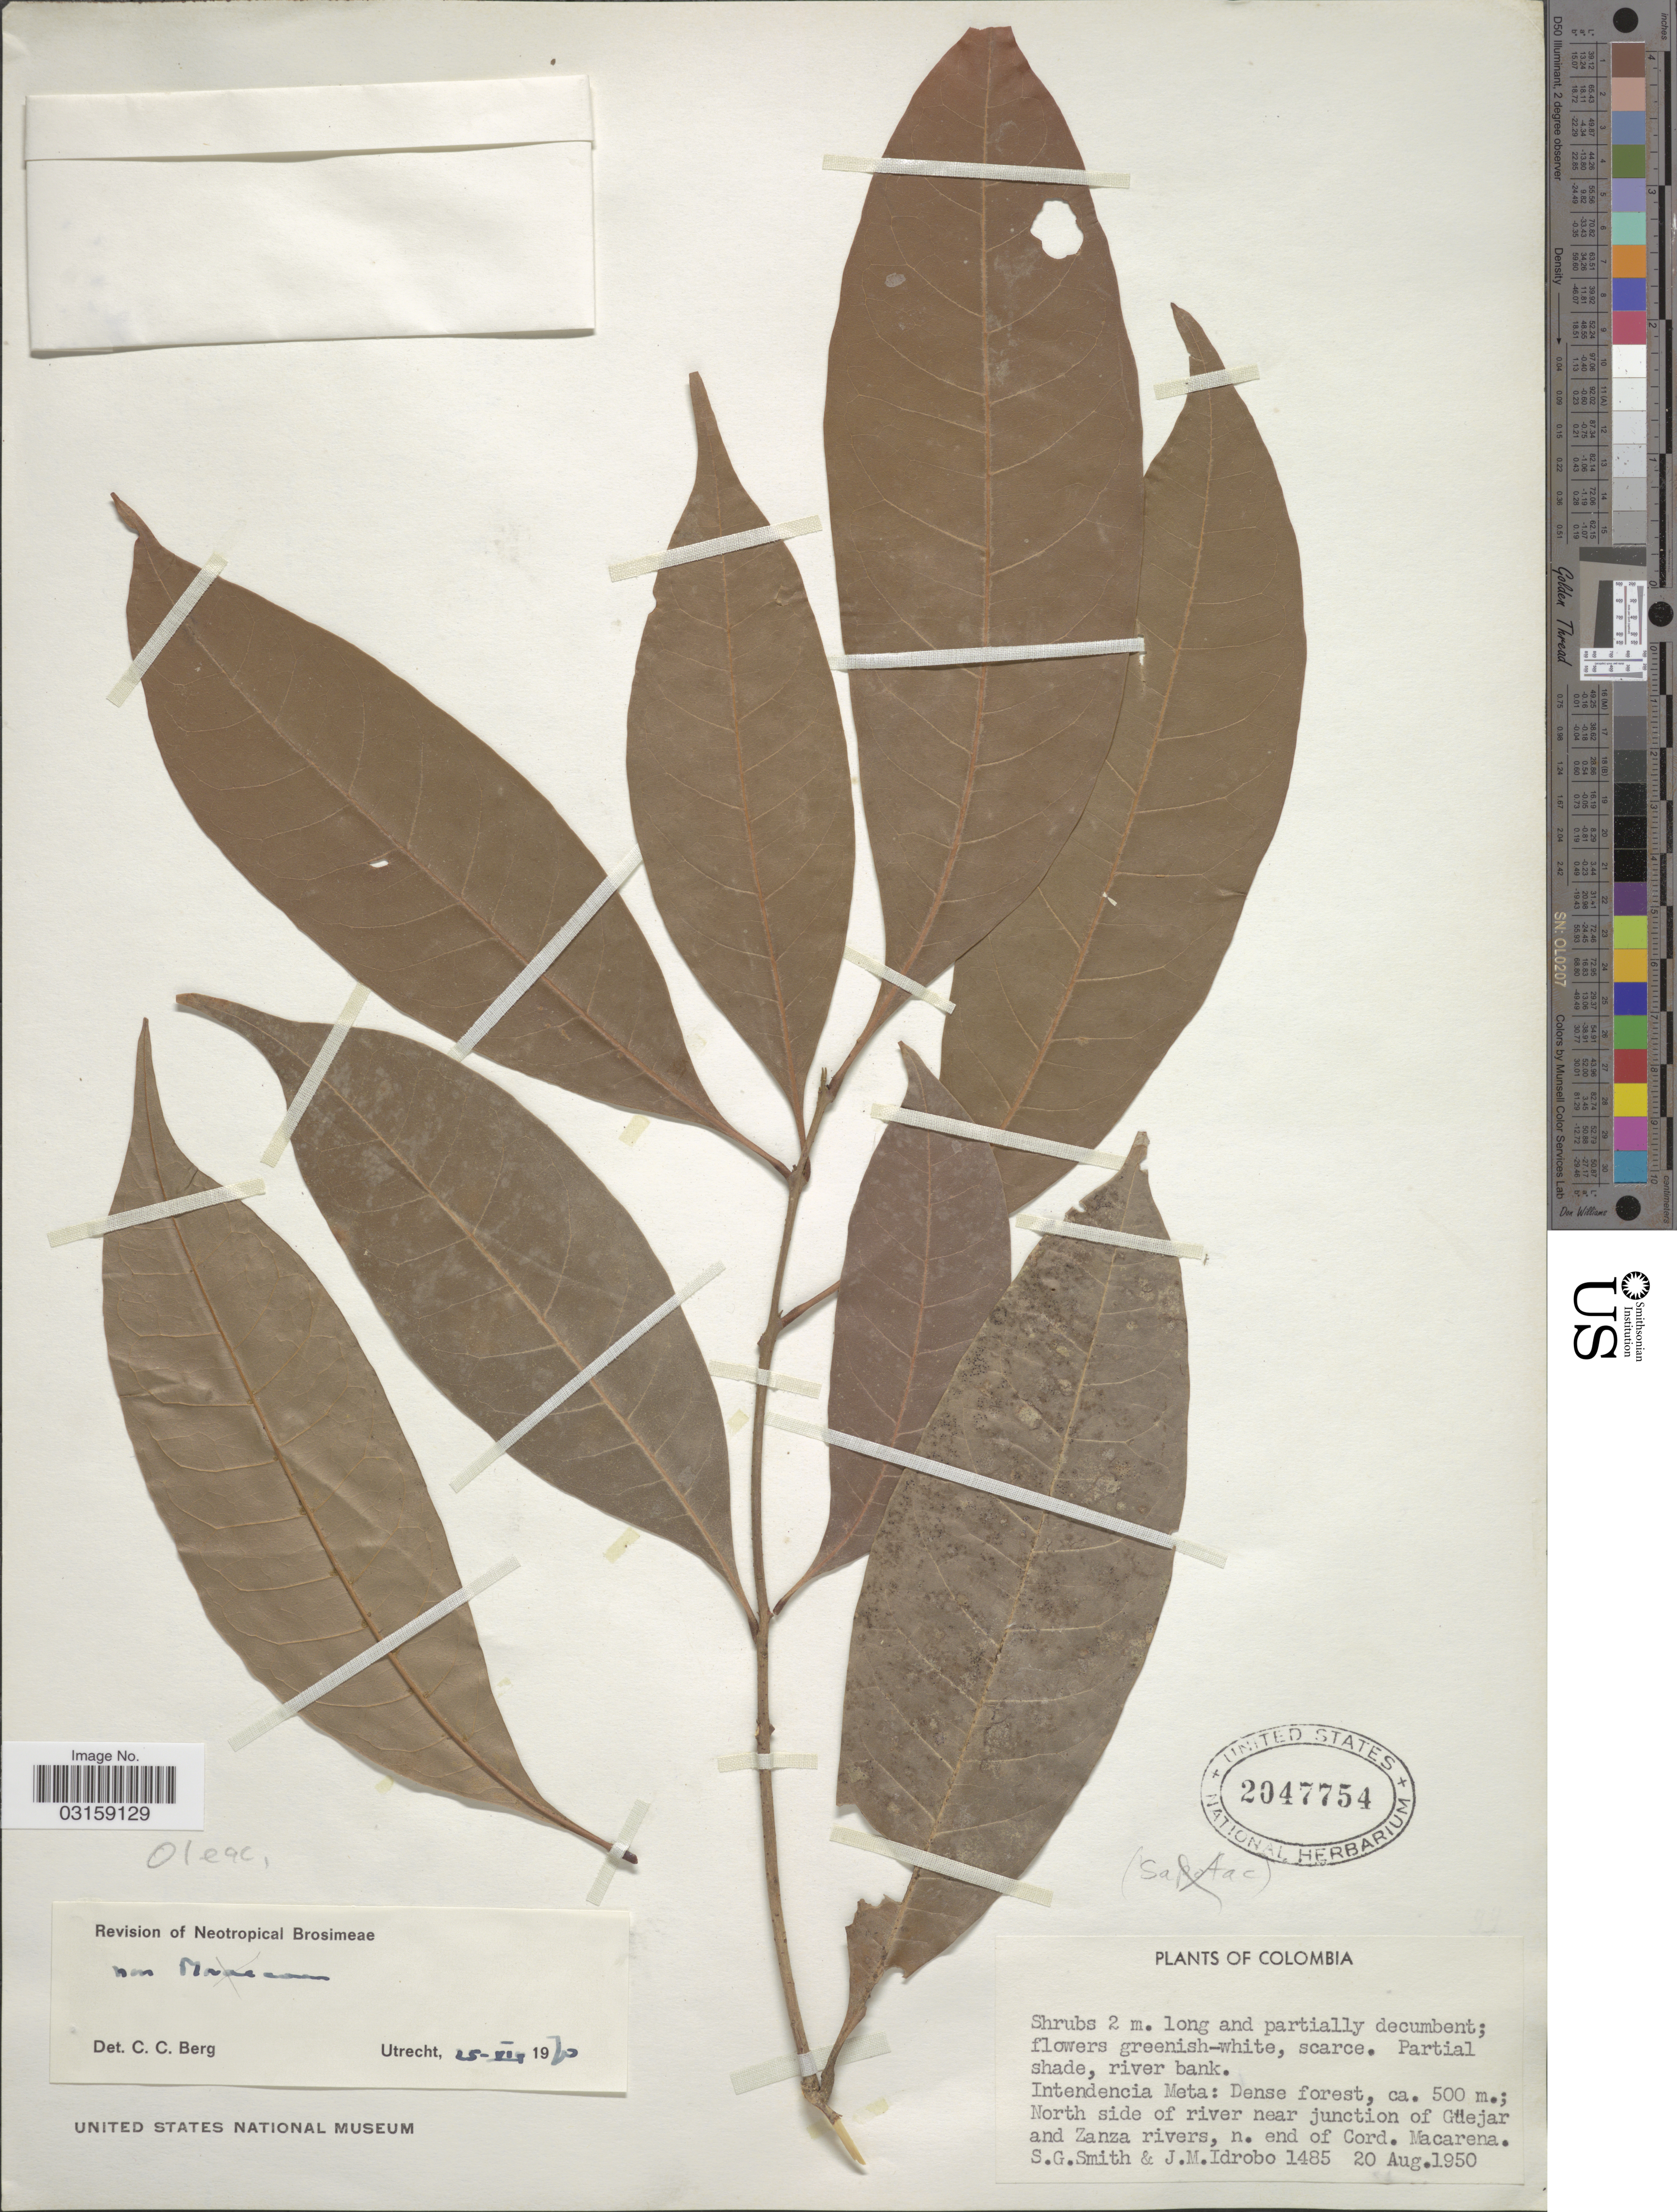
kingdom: Plantae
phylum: Tracheophyta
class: Magnoliopsida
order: Lamiales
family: Oleaceae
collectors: S. G. Smith & J. M. Idrobo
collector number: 1485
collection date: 1950-08-20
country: Colombia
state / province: Meta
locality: Intendencia Meta: Dense forest, North side of river near junction of Güejar and Zanza rivers, n. end of Cord. Macarena.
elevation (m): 500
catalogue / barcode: US 2047754